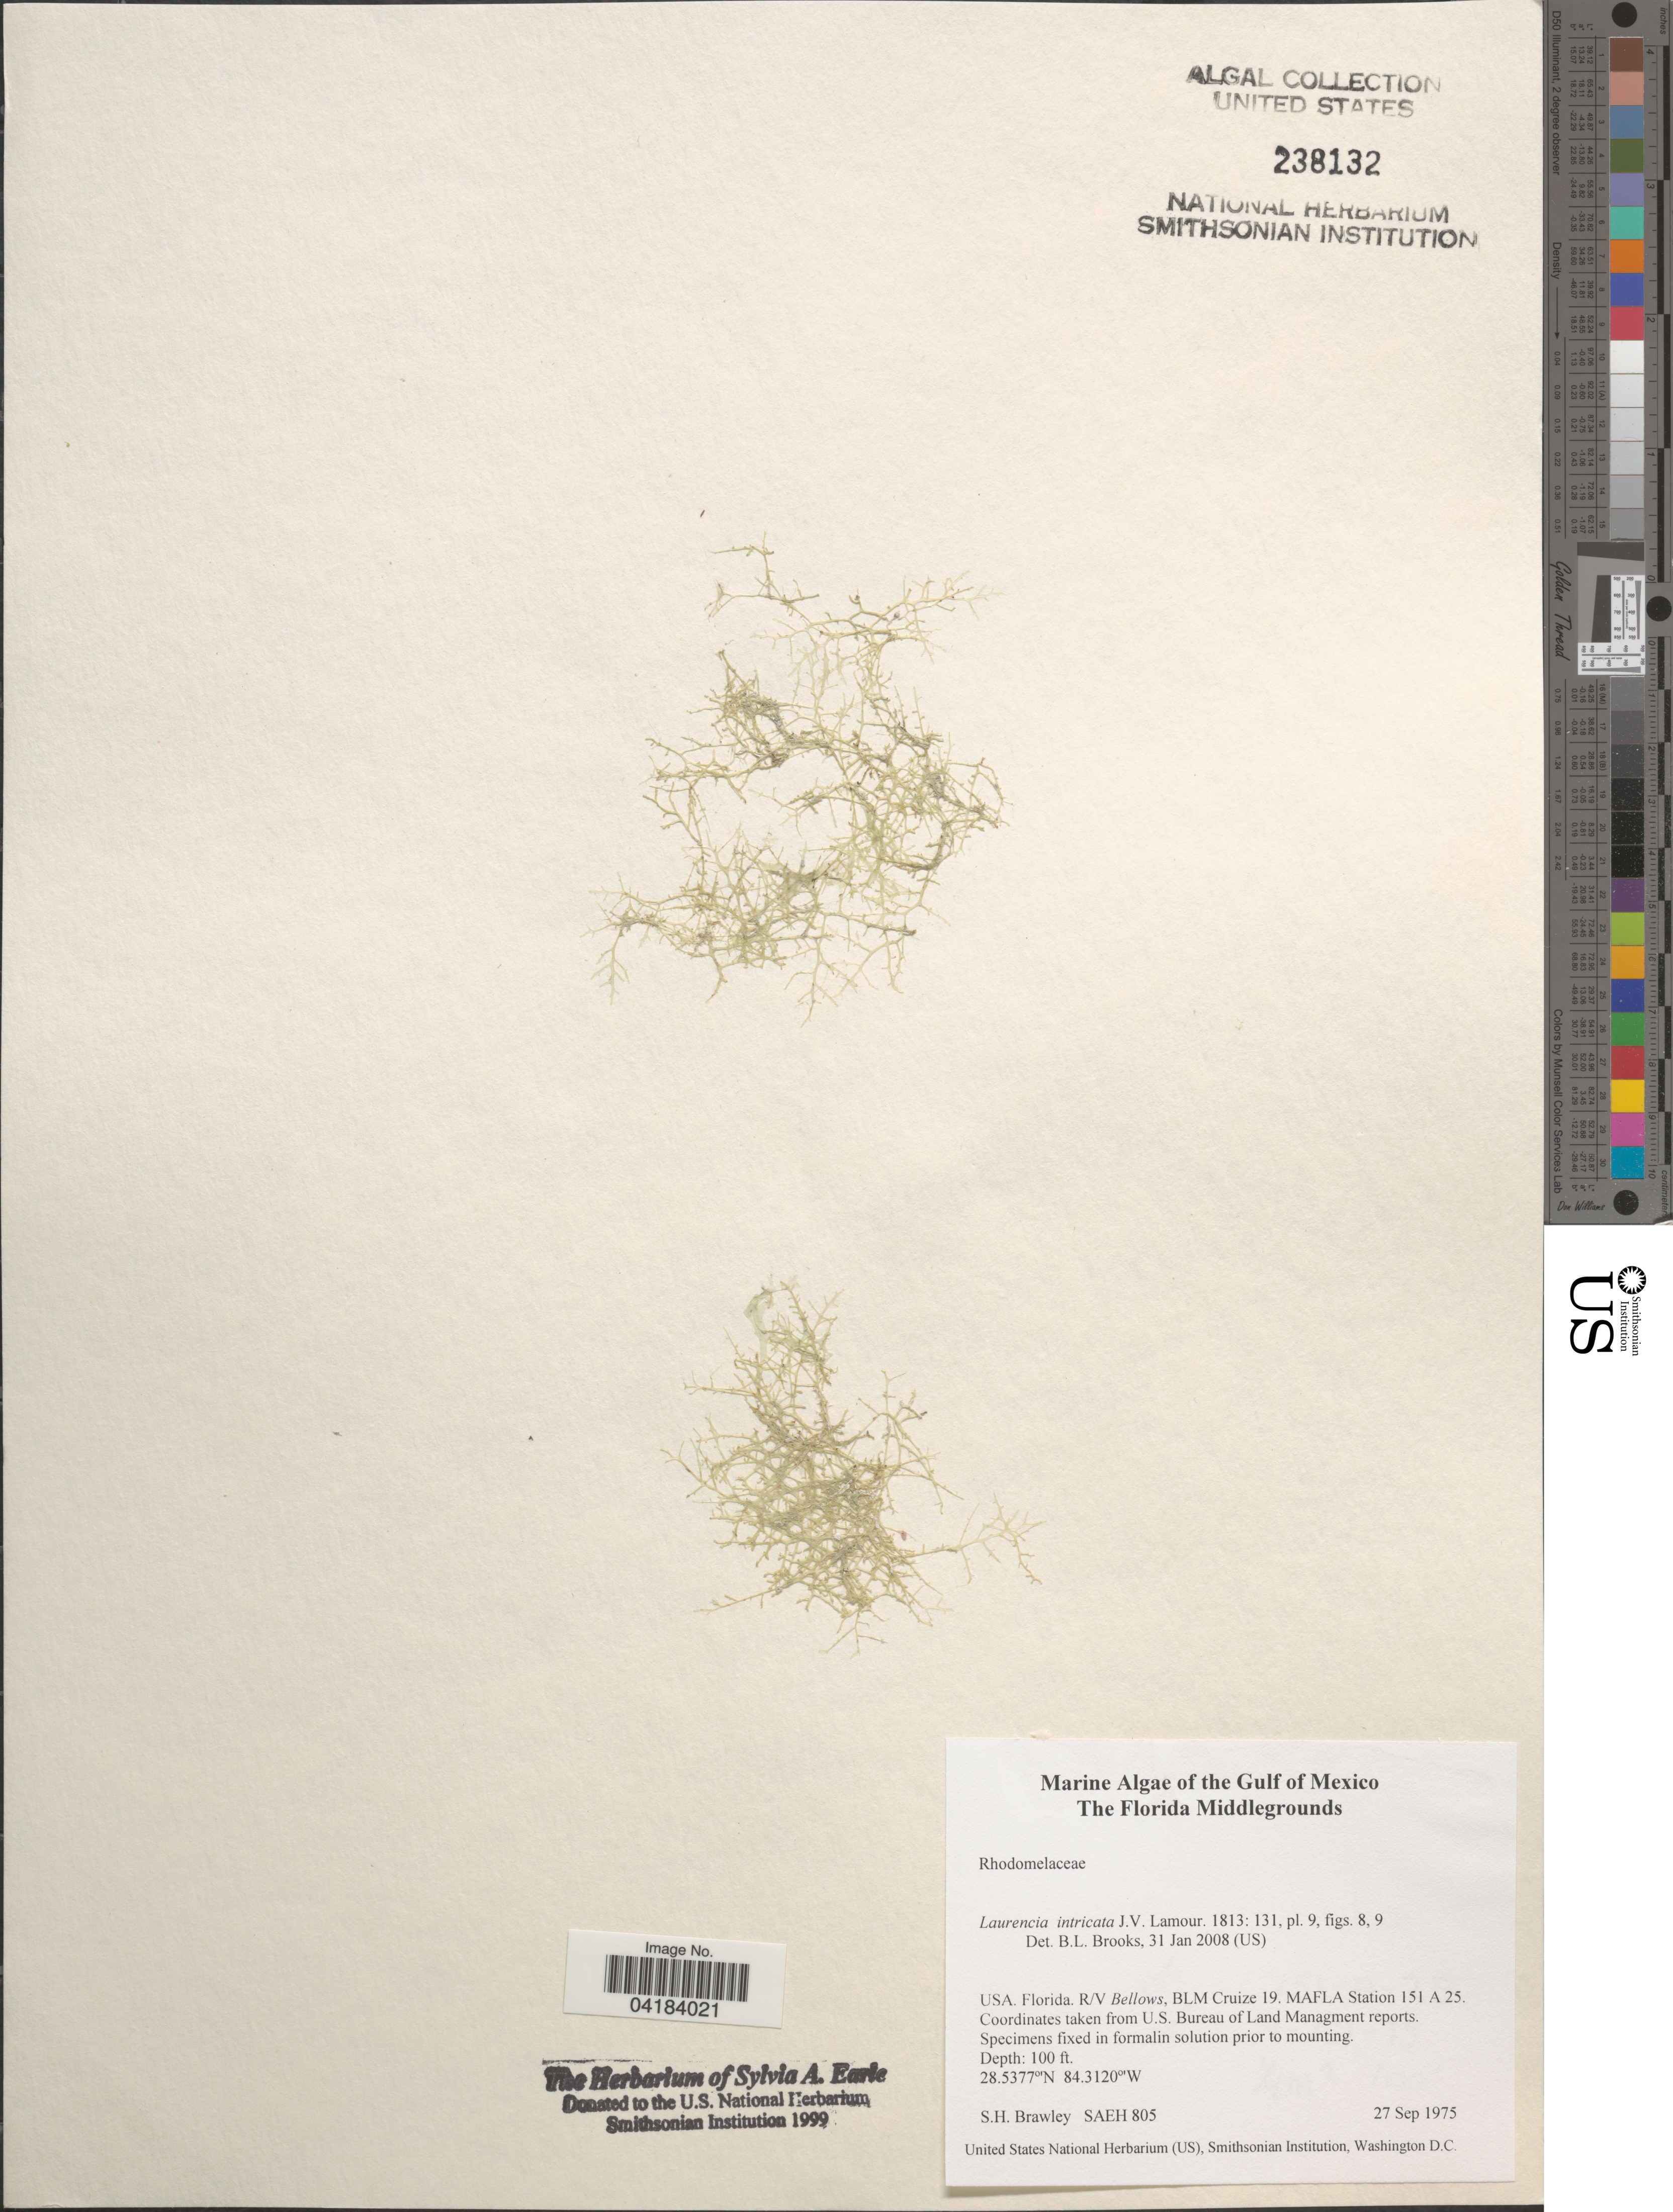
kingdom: Plantae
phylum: Rhodophyta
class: Florideophyceae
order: Ceramiales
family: Rhodomelaceae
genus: Laurencia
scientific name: Laurencia intricata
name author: J.V.Lamouroux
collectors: S. Brawley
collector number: SAEH805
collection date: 1975-09-27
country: United States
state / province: Florida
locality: The Gulf of Mexico. The Florida Middlegrounds. R/V Bellows, BLM Cruize 19. MAFLA Station 151 A 25.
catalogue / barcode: US 238132